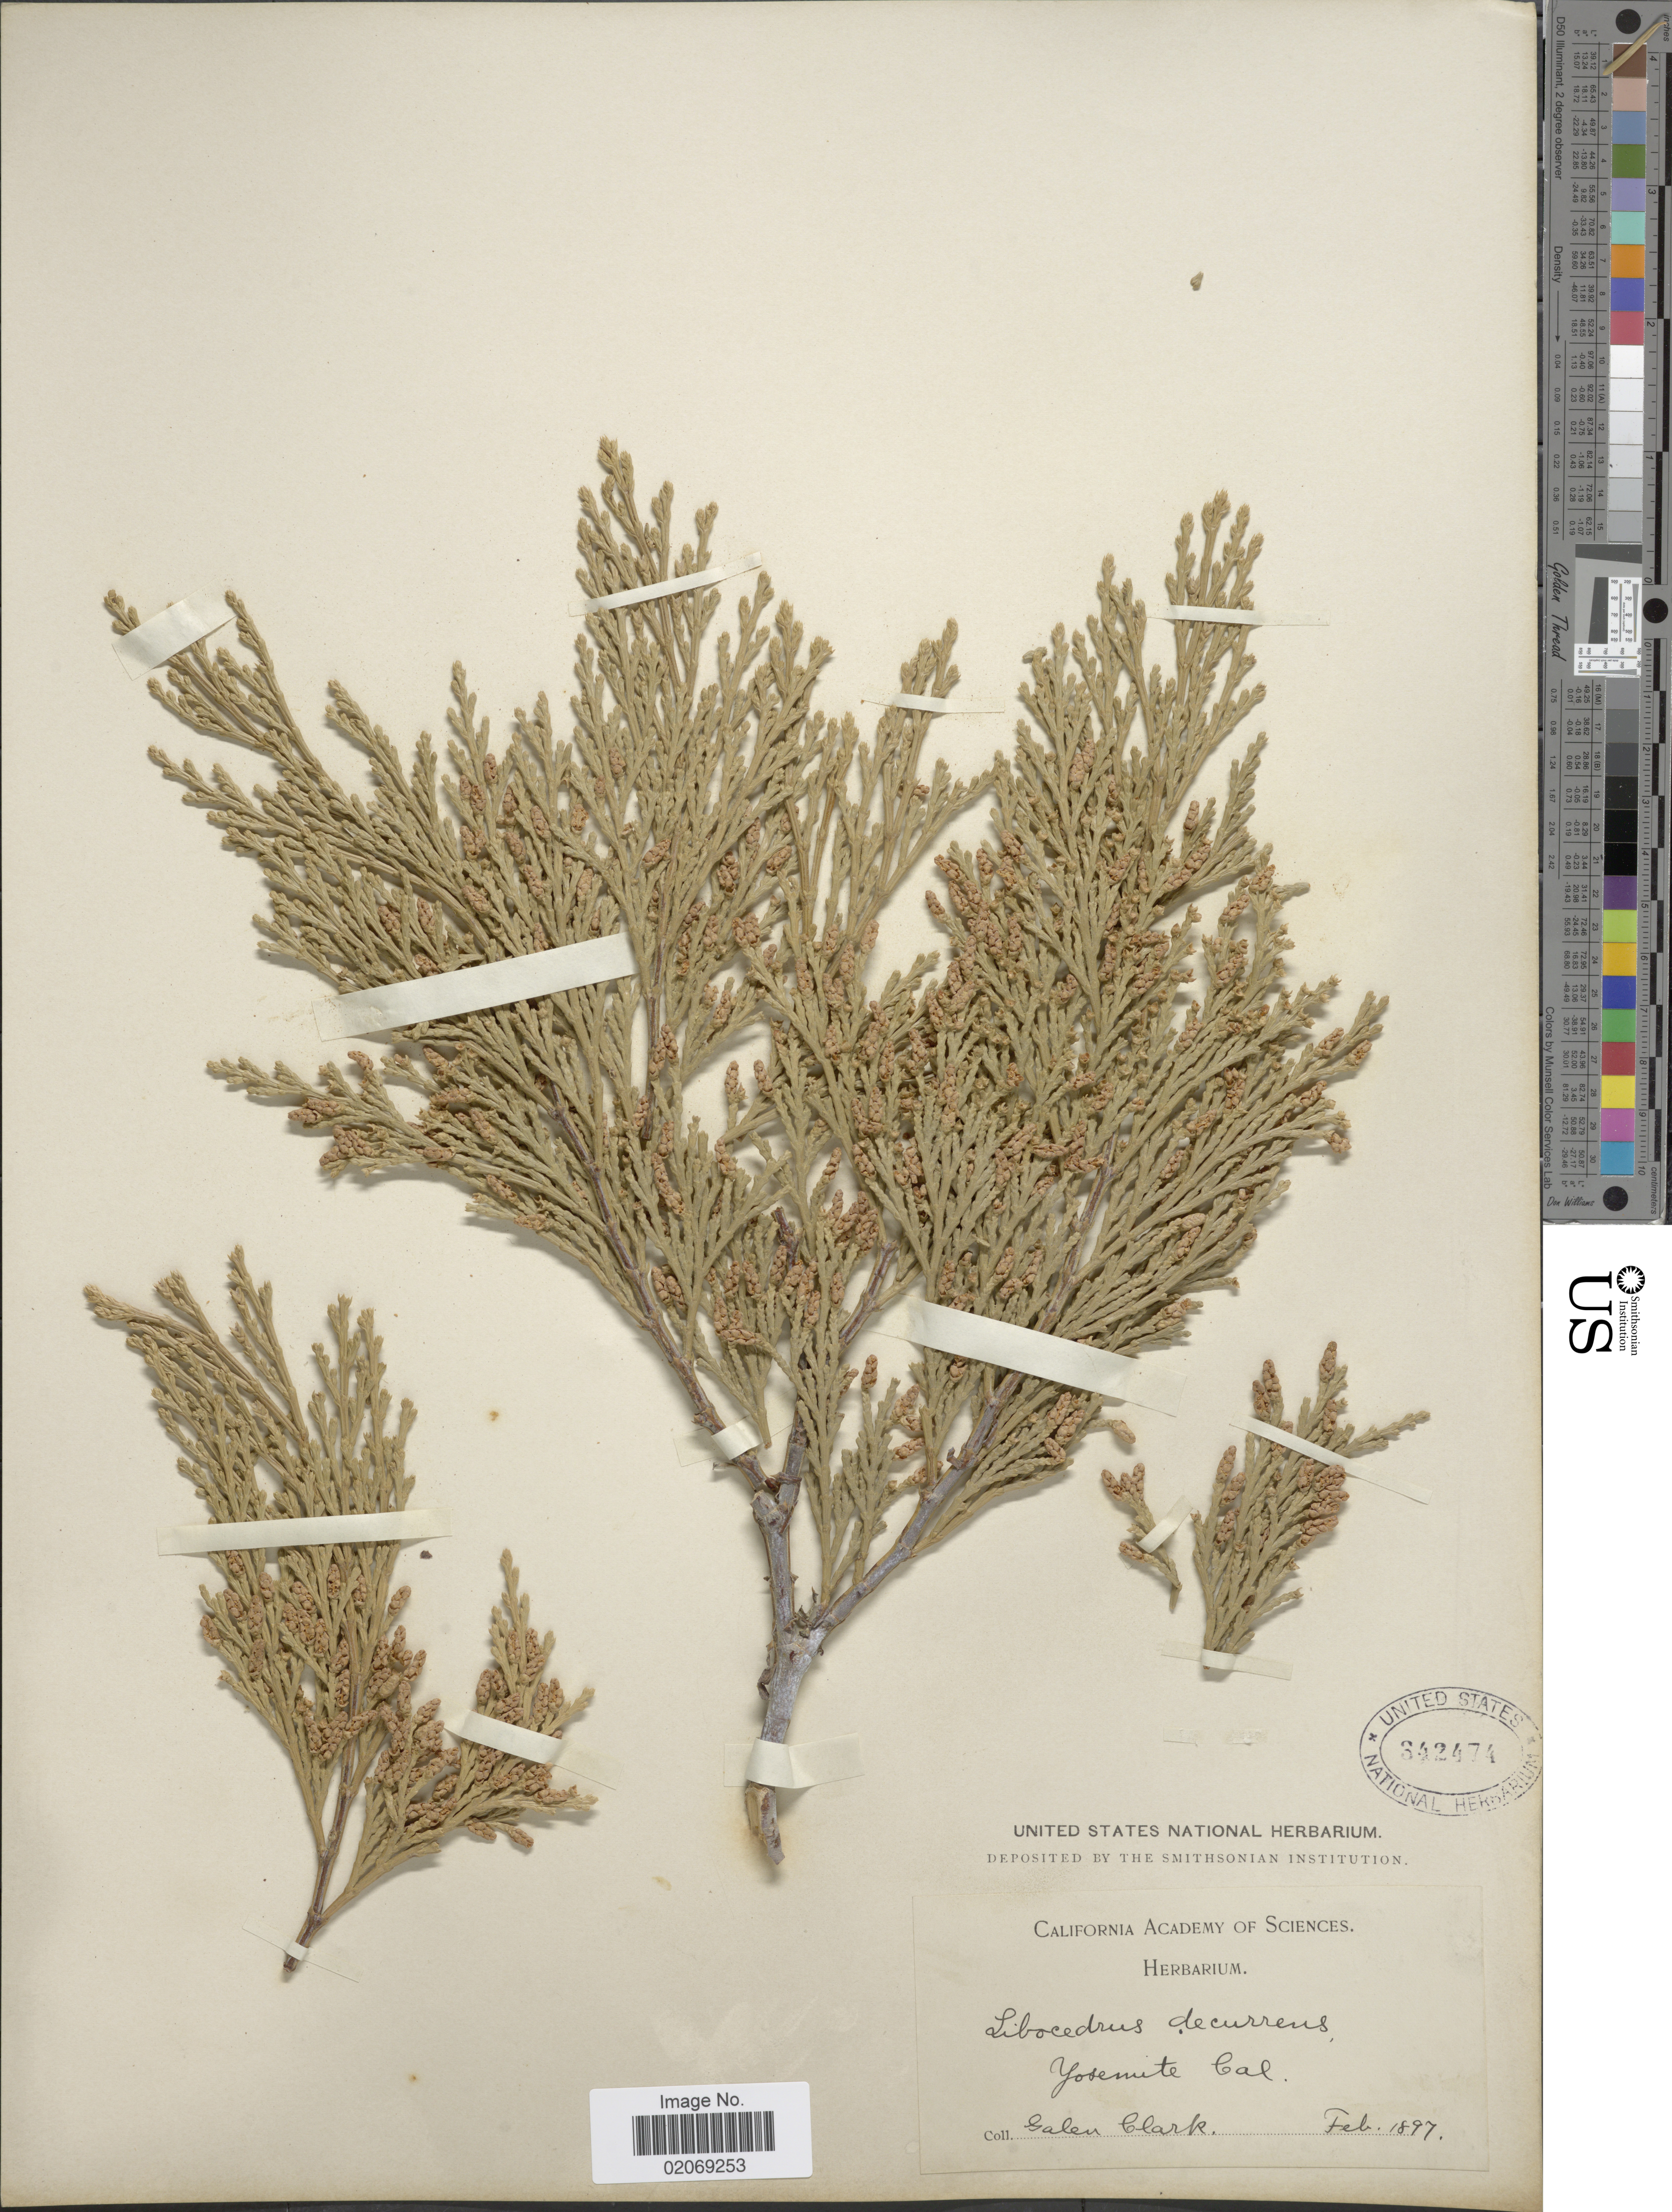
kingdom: Plantae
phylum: Tracheophyta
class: Pinopsida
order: Pinales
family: Cupressaceae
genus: Libocedrus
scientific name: Libocedrus decurrens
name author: Torr.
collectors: G. Clark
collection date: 1897-02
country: United States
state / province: California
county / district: Mariposa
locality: Yosemite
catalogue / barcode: US 342474